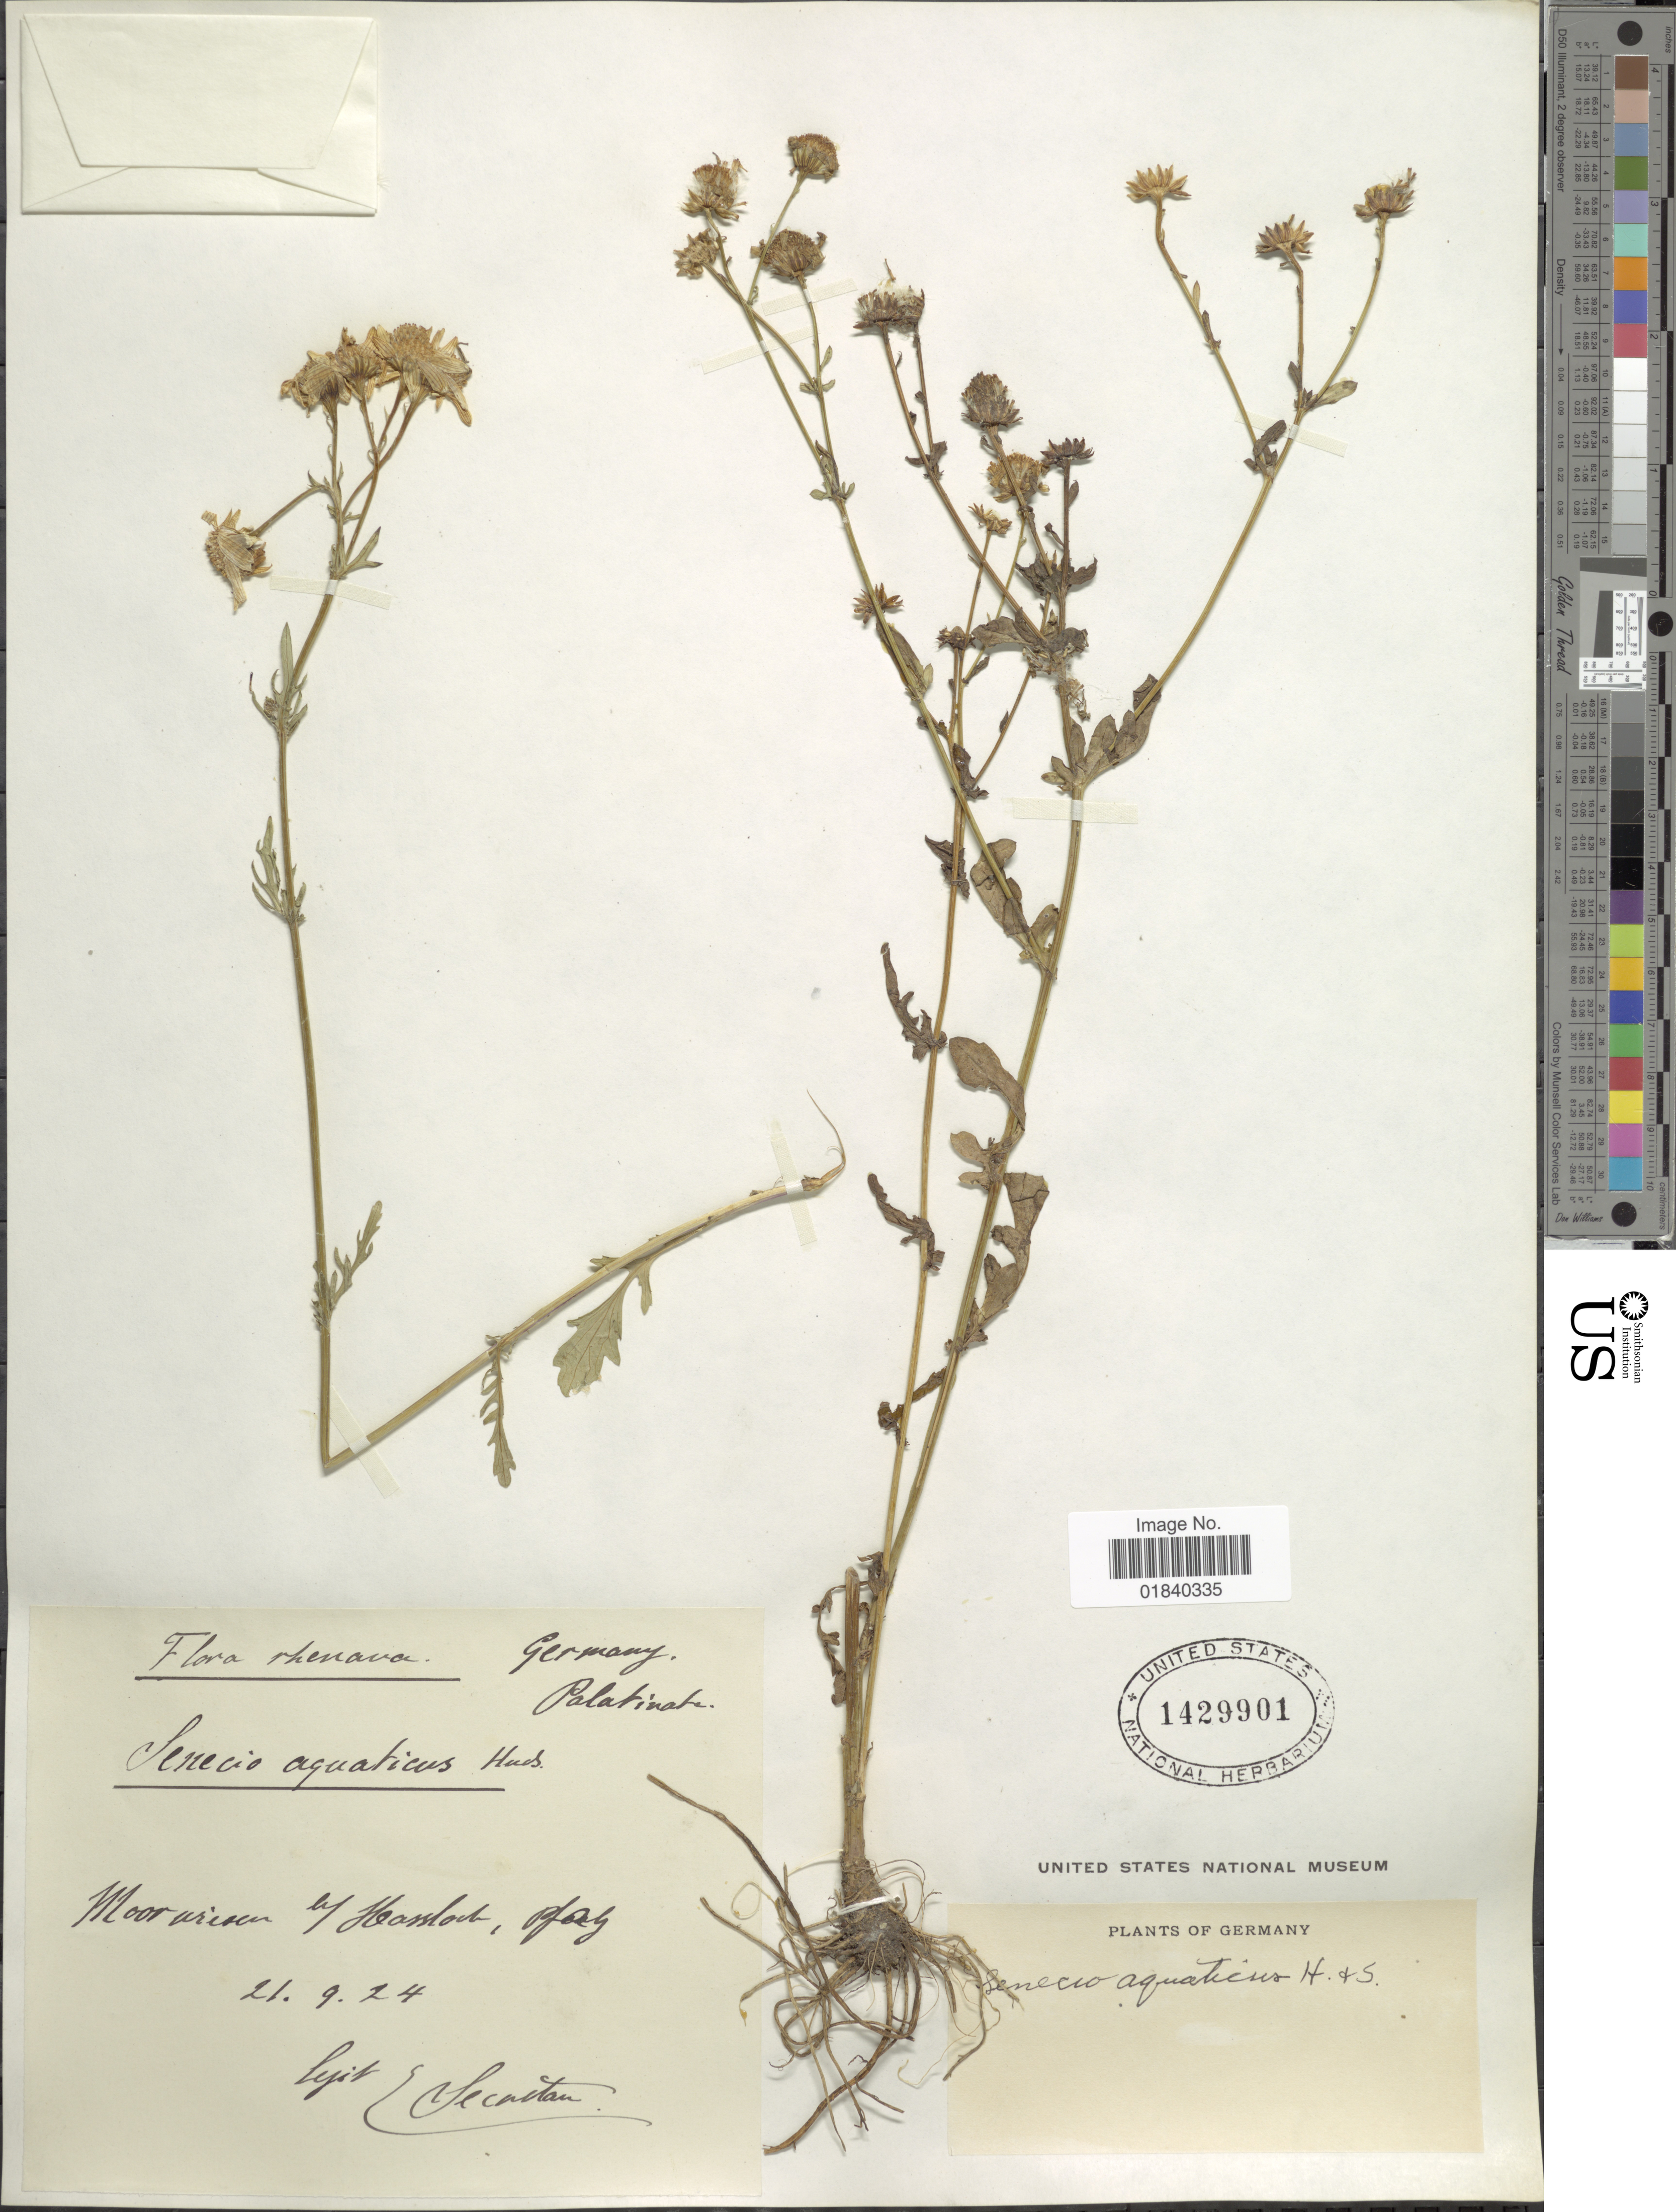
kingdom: Plantae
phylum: Tracheophyta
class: Magnoliopsida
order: Asterales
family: Asteraceae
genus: Senecio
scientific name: Senecio aquaticus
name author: Huds.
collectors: E. Secretan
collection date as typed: Transcribed d/m/y: 21/9/24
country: Germany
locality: Germany, Palatinate [interpreted]. Moorariver b. Hamloch, [illegible text]. [interpreted]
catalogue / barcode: US 1429901